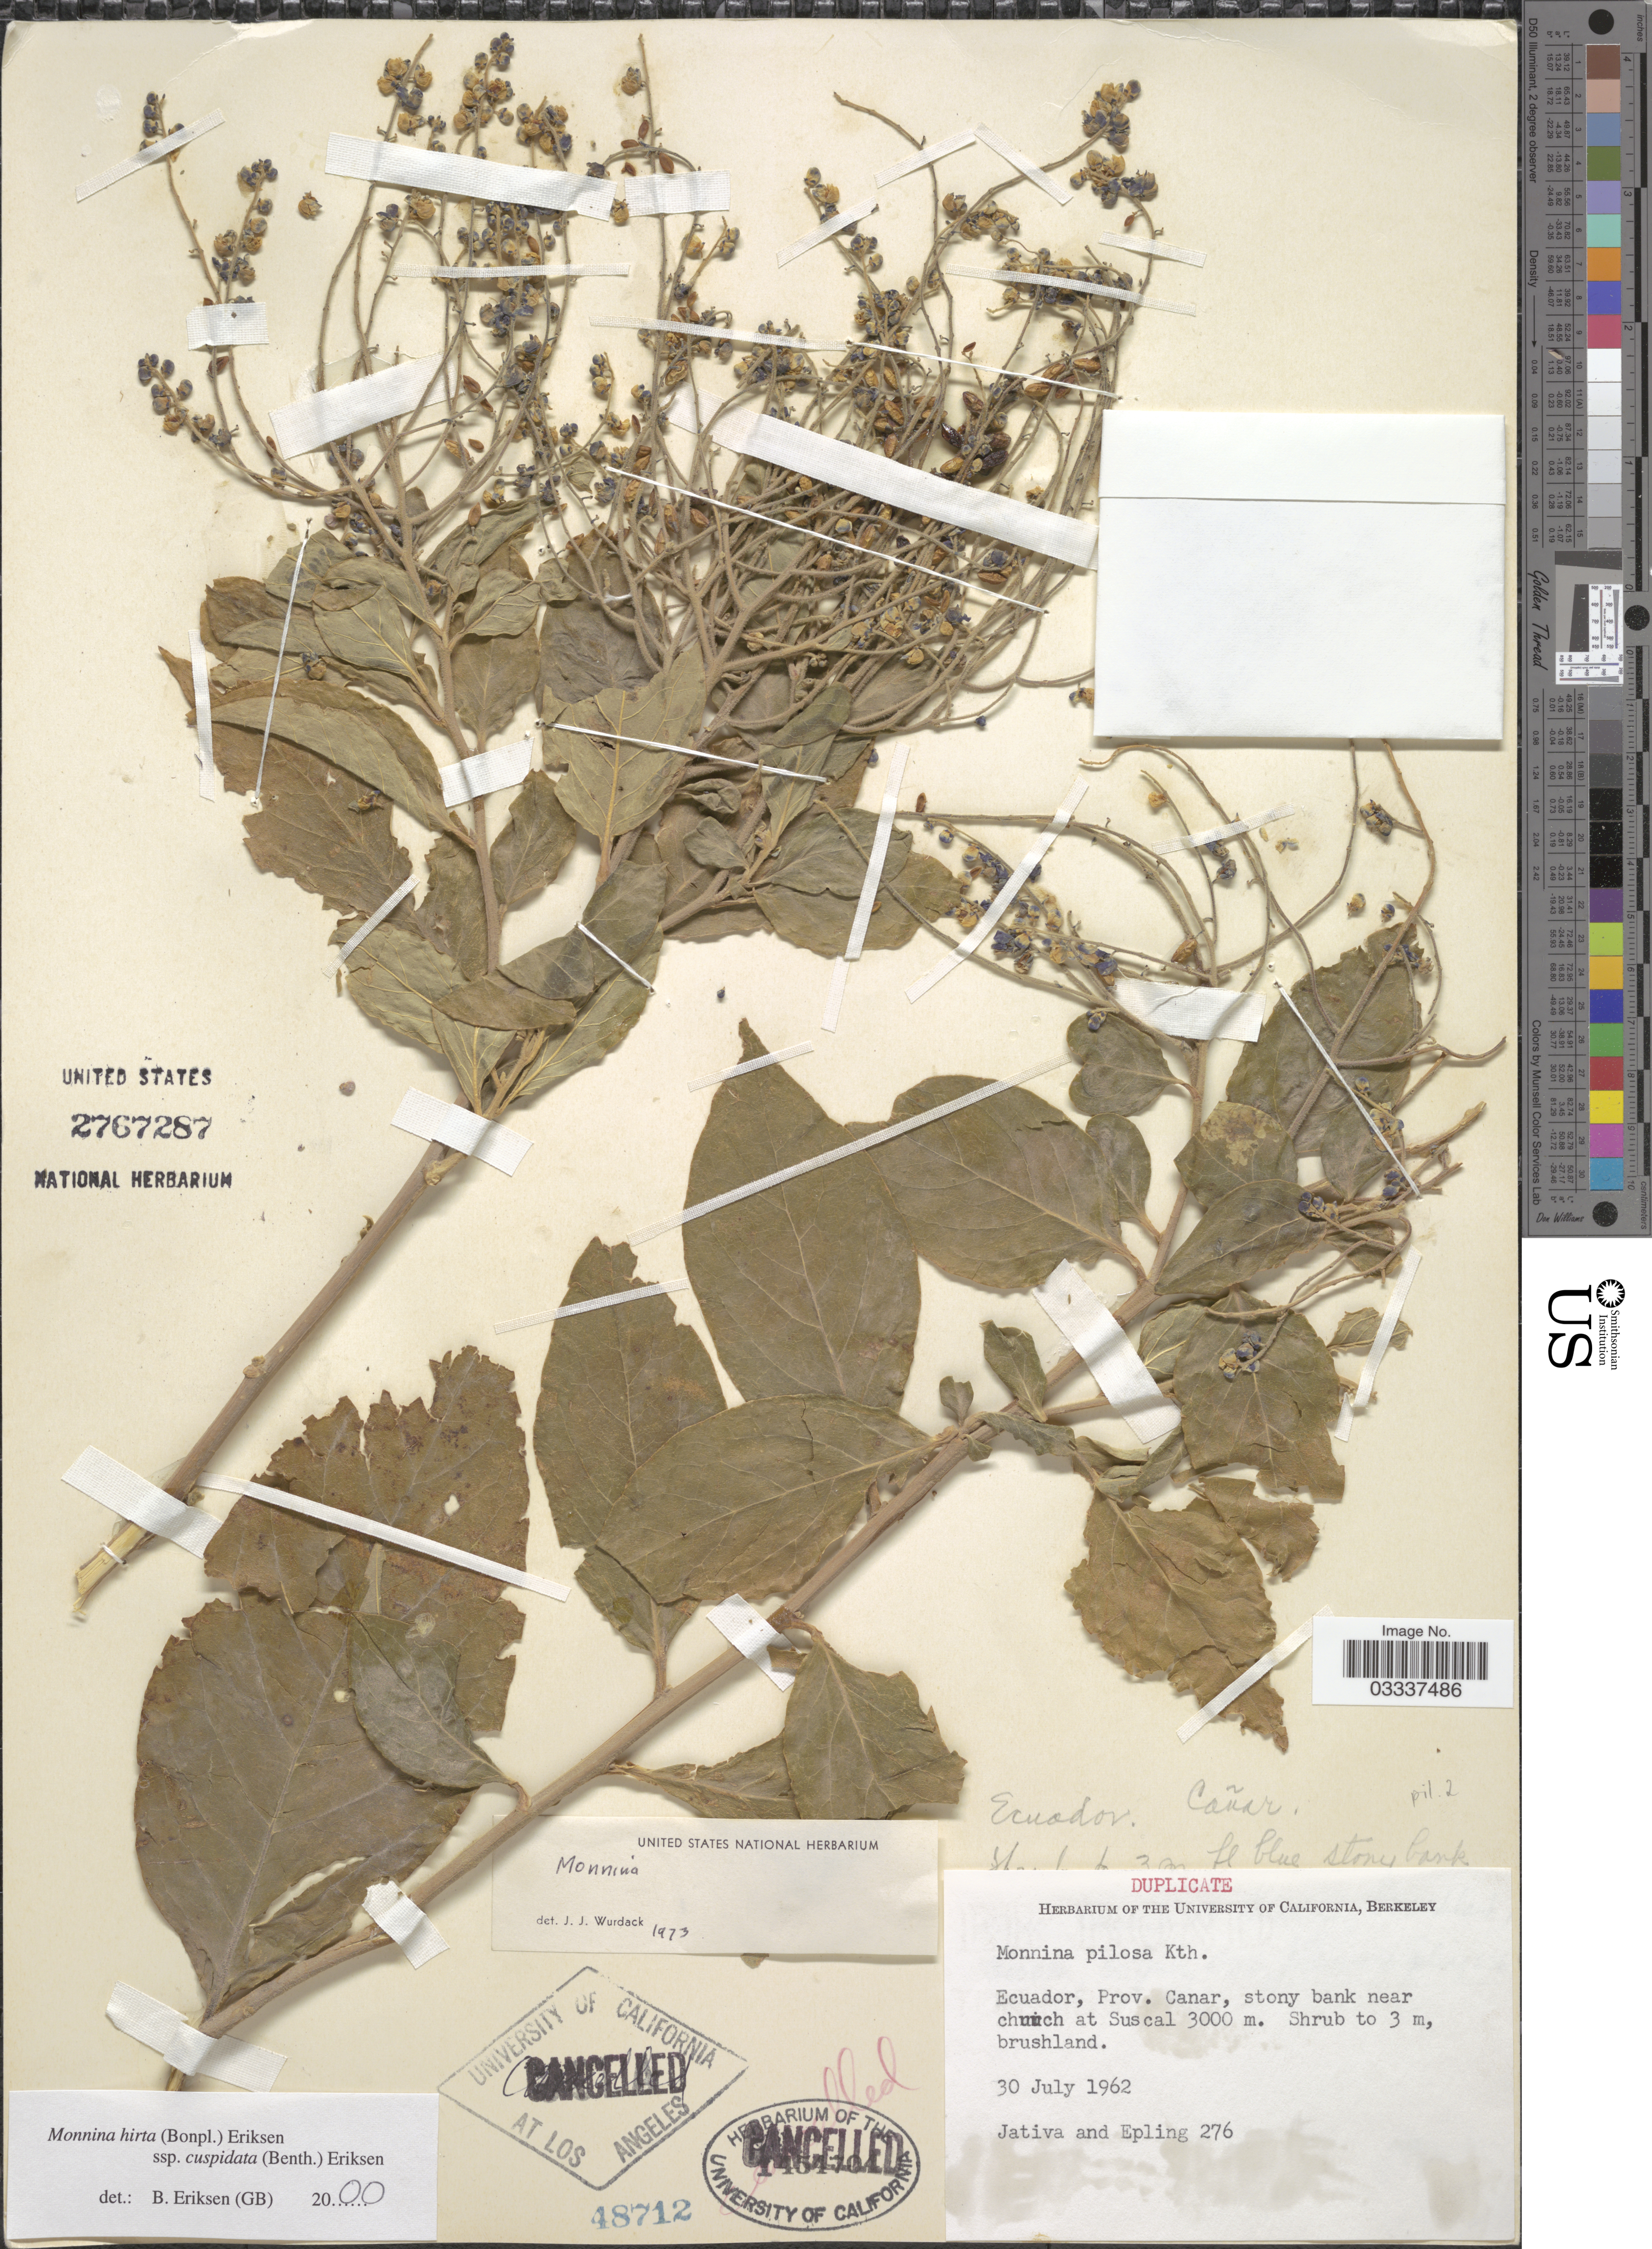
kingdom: Plantae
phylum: Tracheophyta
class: Magnoliopsida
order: Fabales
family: Polygalaceae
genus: Monnina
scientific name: Monnina hirta subsp. cuspidata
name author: (Benth.) B. Eriksen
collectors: -. Jativa & -- Epling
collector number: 276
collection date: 1962-07-30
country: Ecuador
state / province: Cañar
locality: Stony bank near church at Suscal.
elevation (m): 3000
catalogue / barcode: US 2767287